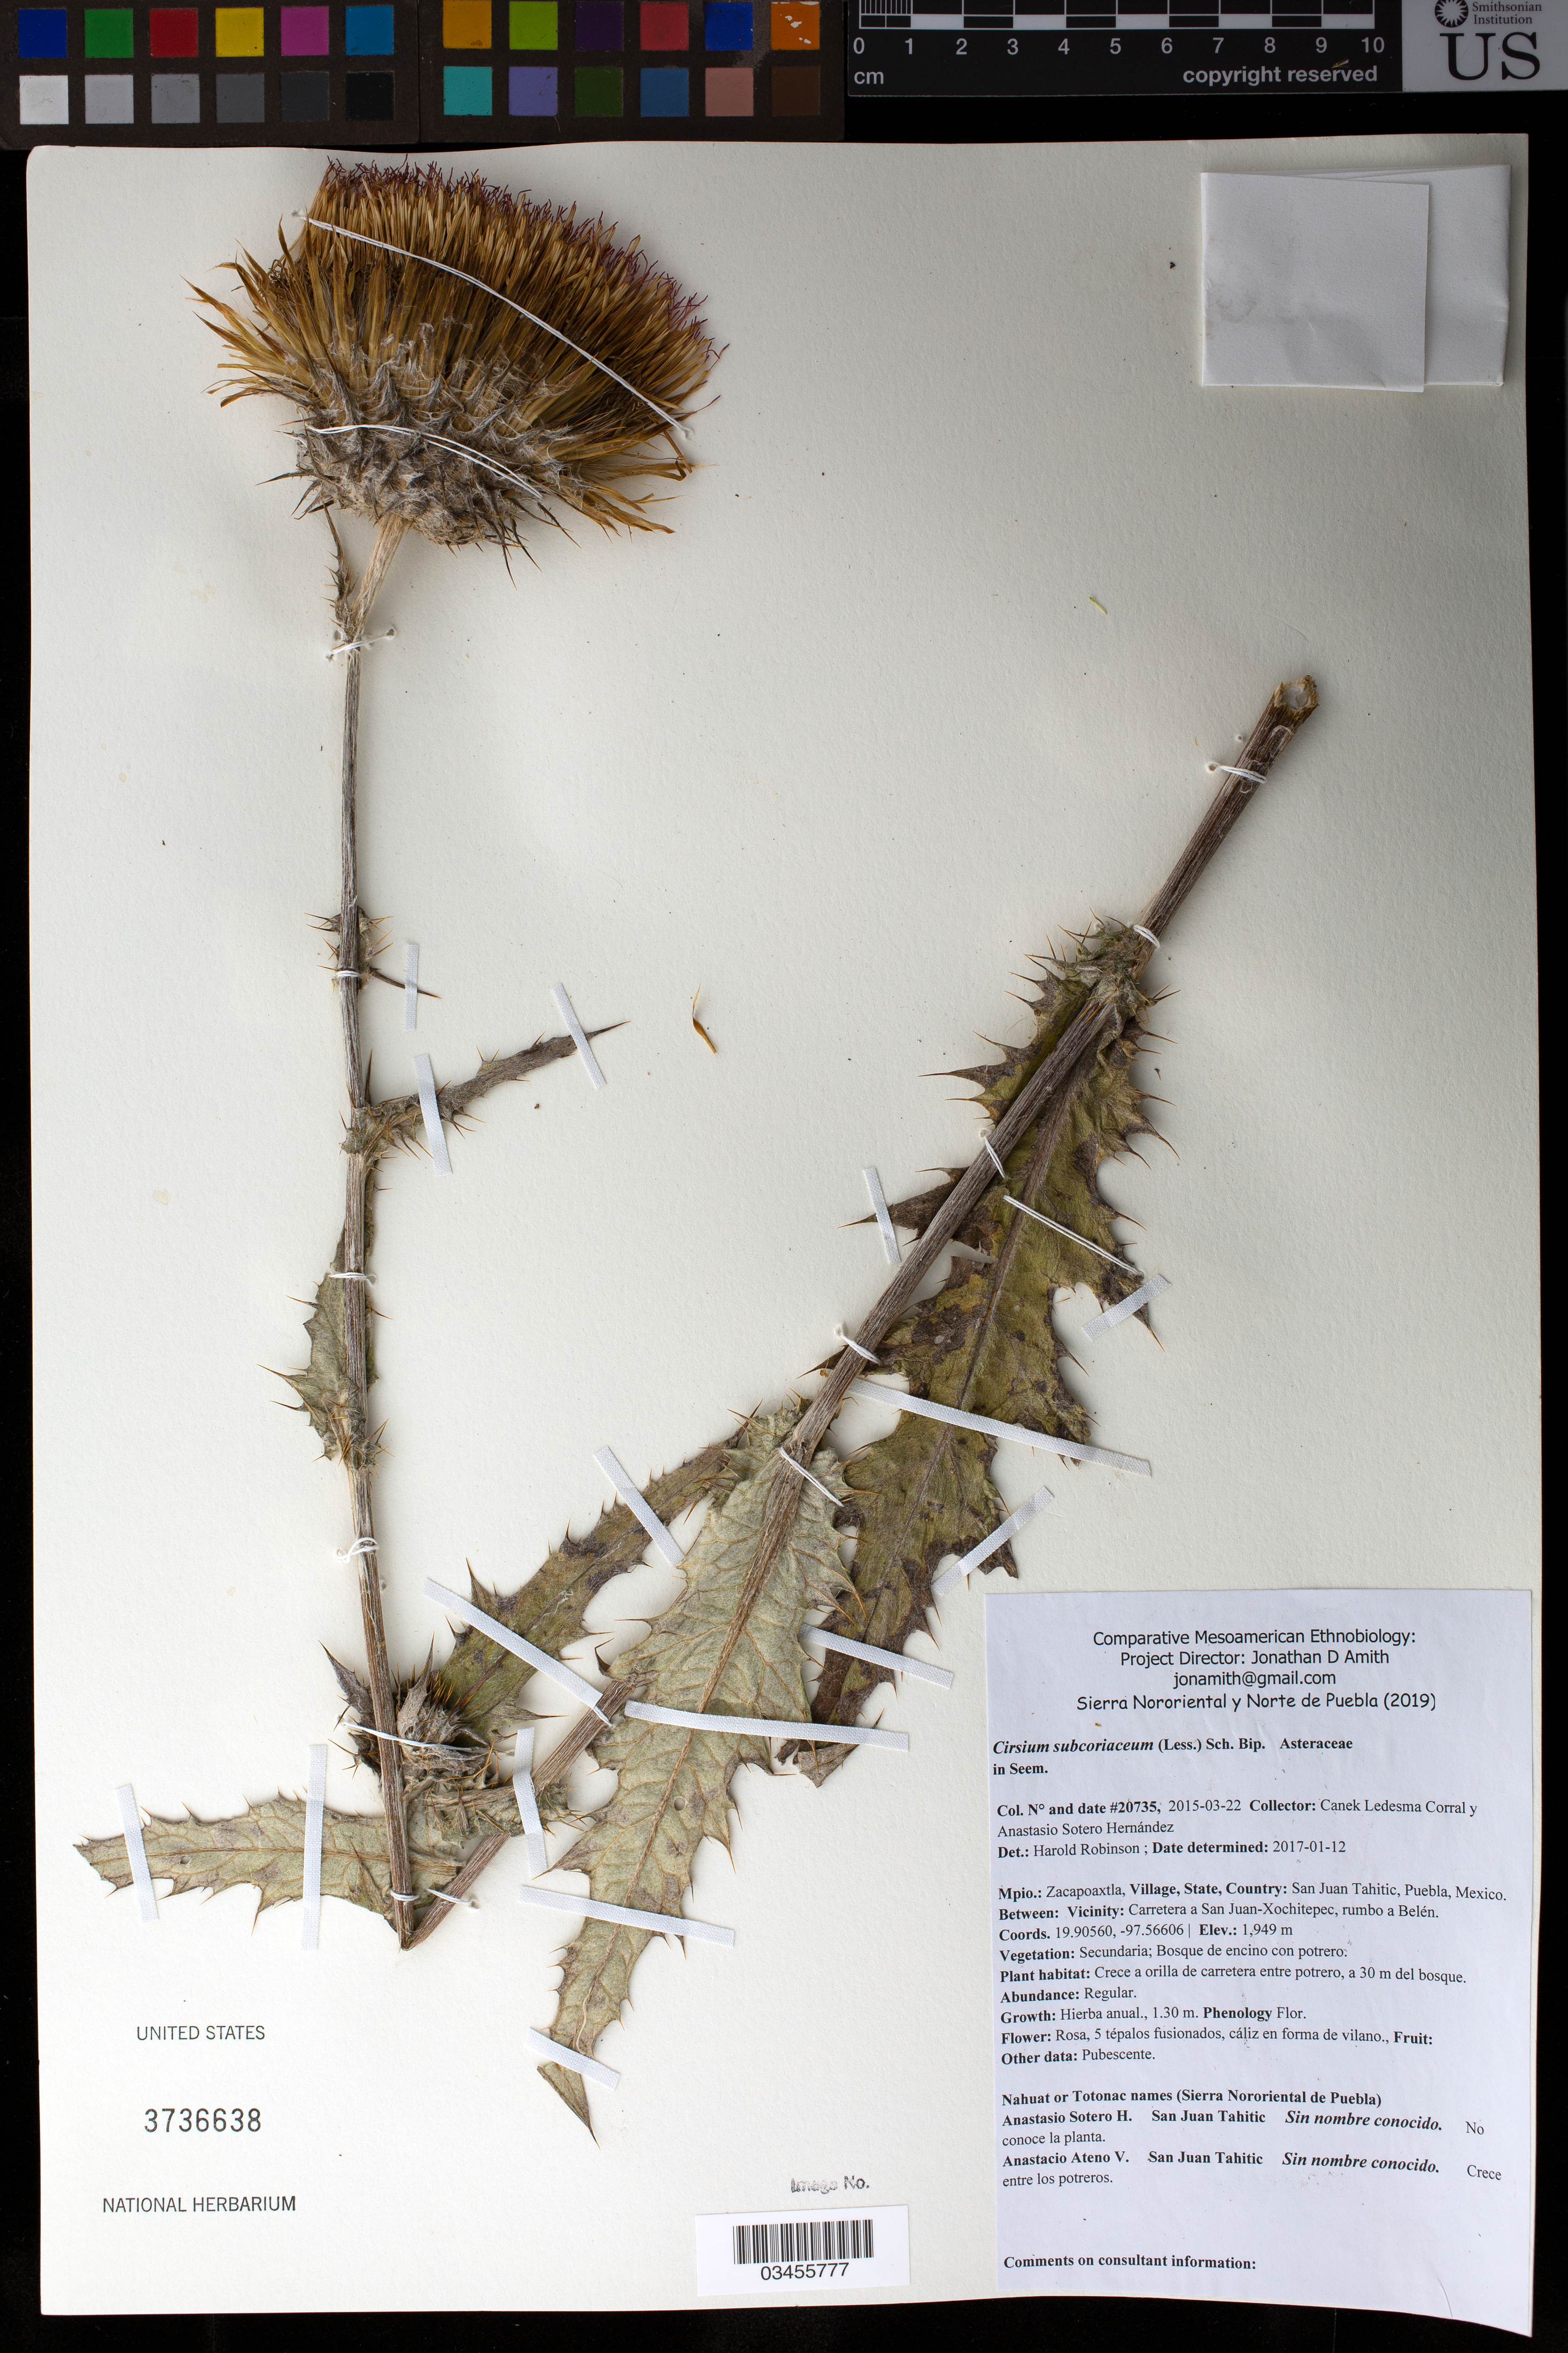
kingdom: Plantae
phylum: Tracheophyta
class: Magnoliopsida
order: Asterales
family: Asteraceae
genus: Cirsium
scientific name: Cirsium subcoriaceum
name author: (Less.) Sch. Bip.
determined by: Robinson, Harold E., (US)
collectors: Canek Ledesma C. & A. Sotero H.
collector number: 20735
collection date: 2015-03-22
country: México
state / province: Puebla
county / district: Zacapoaxtla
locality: PUEBLO: San Juan Tahitic; LOCALIDAD EXACTA: Carretera a San Juan-Xochitepec, rumbo a Belén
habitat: Bosque de encino con potrero | Crece a orilla de carretera entre potrero, a 30 m del bosque.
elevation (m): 1949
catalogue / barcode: US 3736638